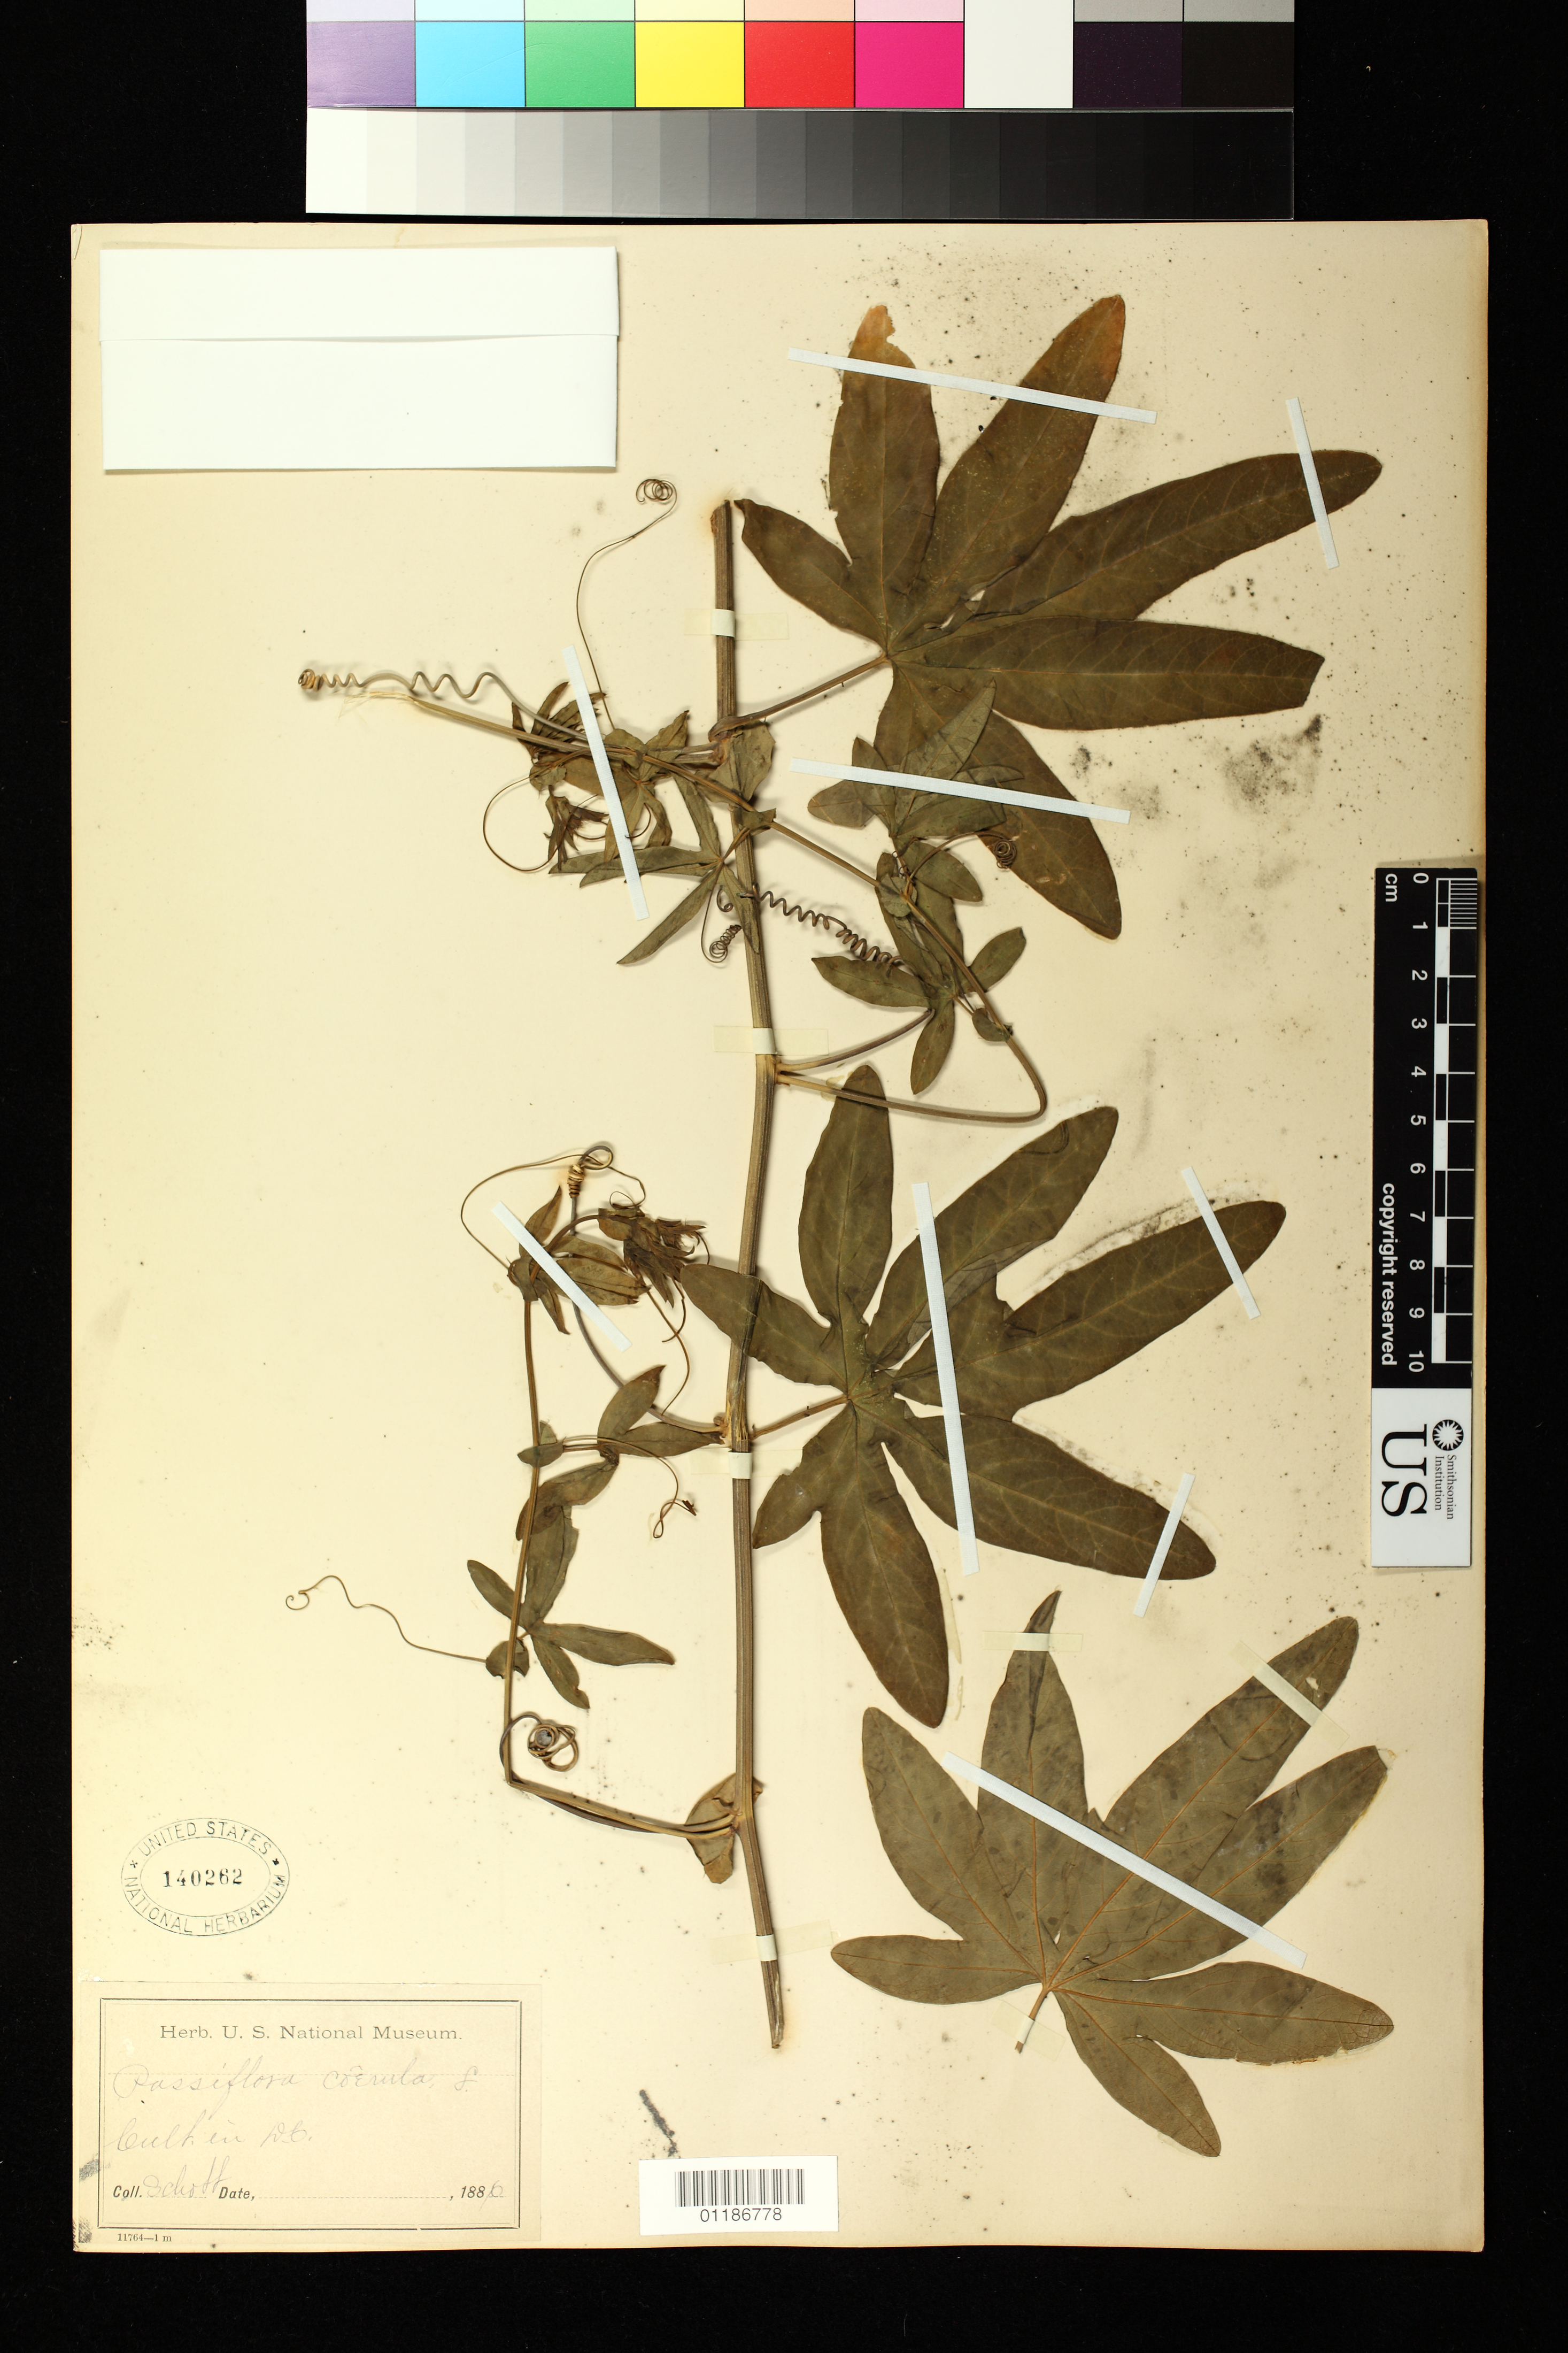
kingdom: Plantae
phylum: Tracheophyta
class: Magnoliopsida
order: Malpighiales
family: Passifloraceae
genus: Passiflora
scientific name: Passiflora caerulea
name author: L.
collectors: Schott, --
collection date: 1886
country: United States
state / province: District of Columbia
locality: Cultivated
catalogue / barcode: US 140262